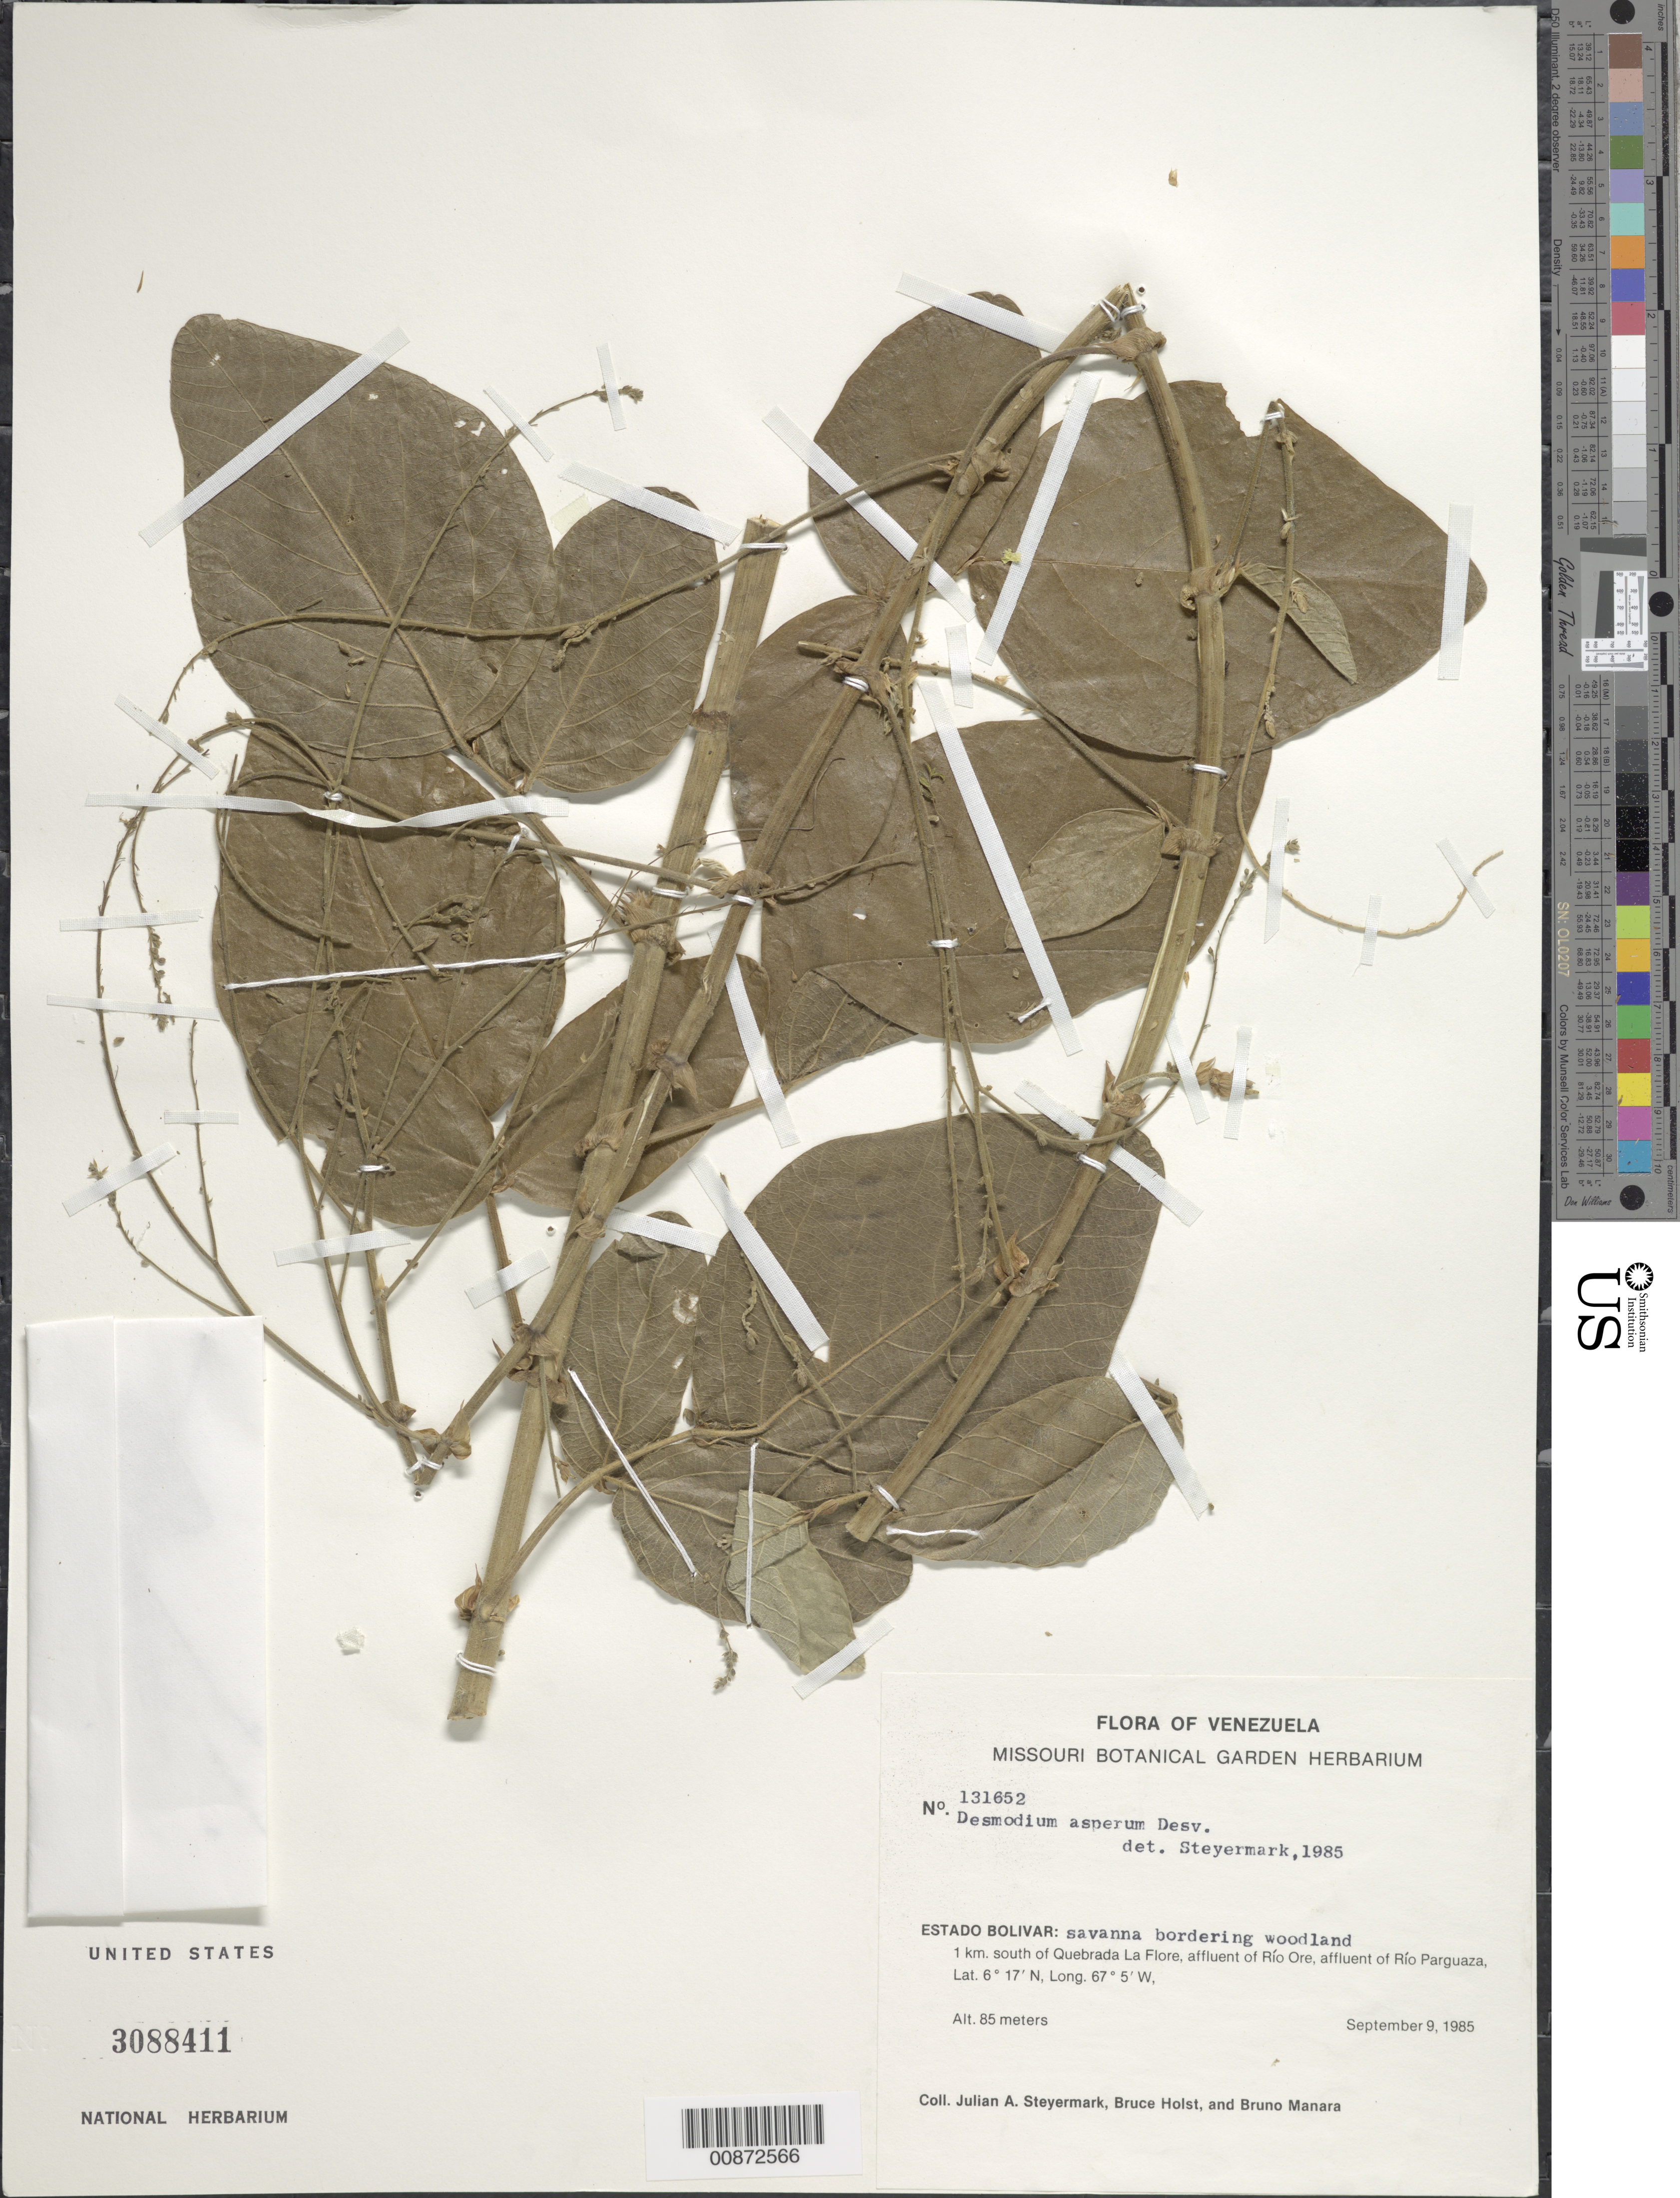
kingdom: Plantae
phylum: Tracheophyta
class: Magnoliopsida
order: Fabales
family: Fabaceae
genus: Desmodium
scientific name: Desmodium asperum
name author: (Poir.) Desv.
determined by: Steyermark, Julian A., (VEN)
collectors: J. Steyermark, B. Holst & B. Manara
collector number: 131652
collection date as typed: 9-Sep-85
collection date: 1985-09-09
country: Venezuela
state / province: Amazonas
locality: Quebrada La Flore, 1 km S of; affluent of Río Ore, affluent of Río Parguaza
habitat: Savanna bordering woodland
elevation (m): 85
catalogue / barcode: US 3088411